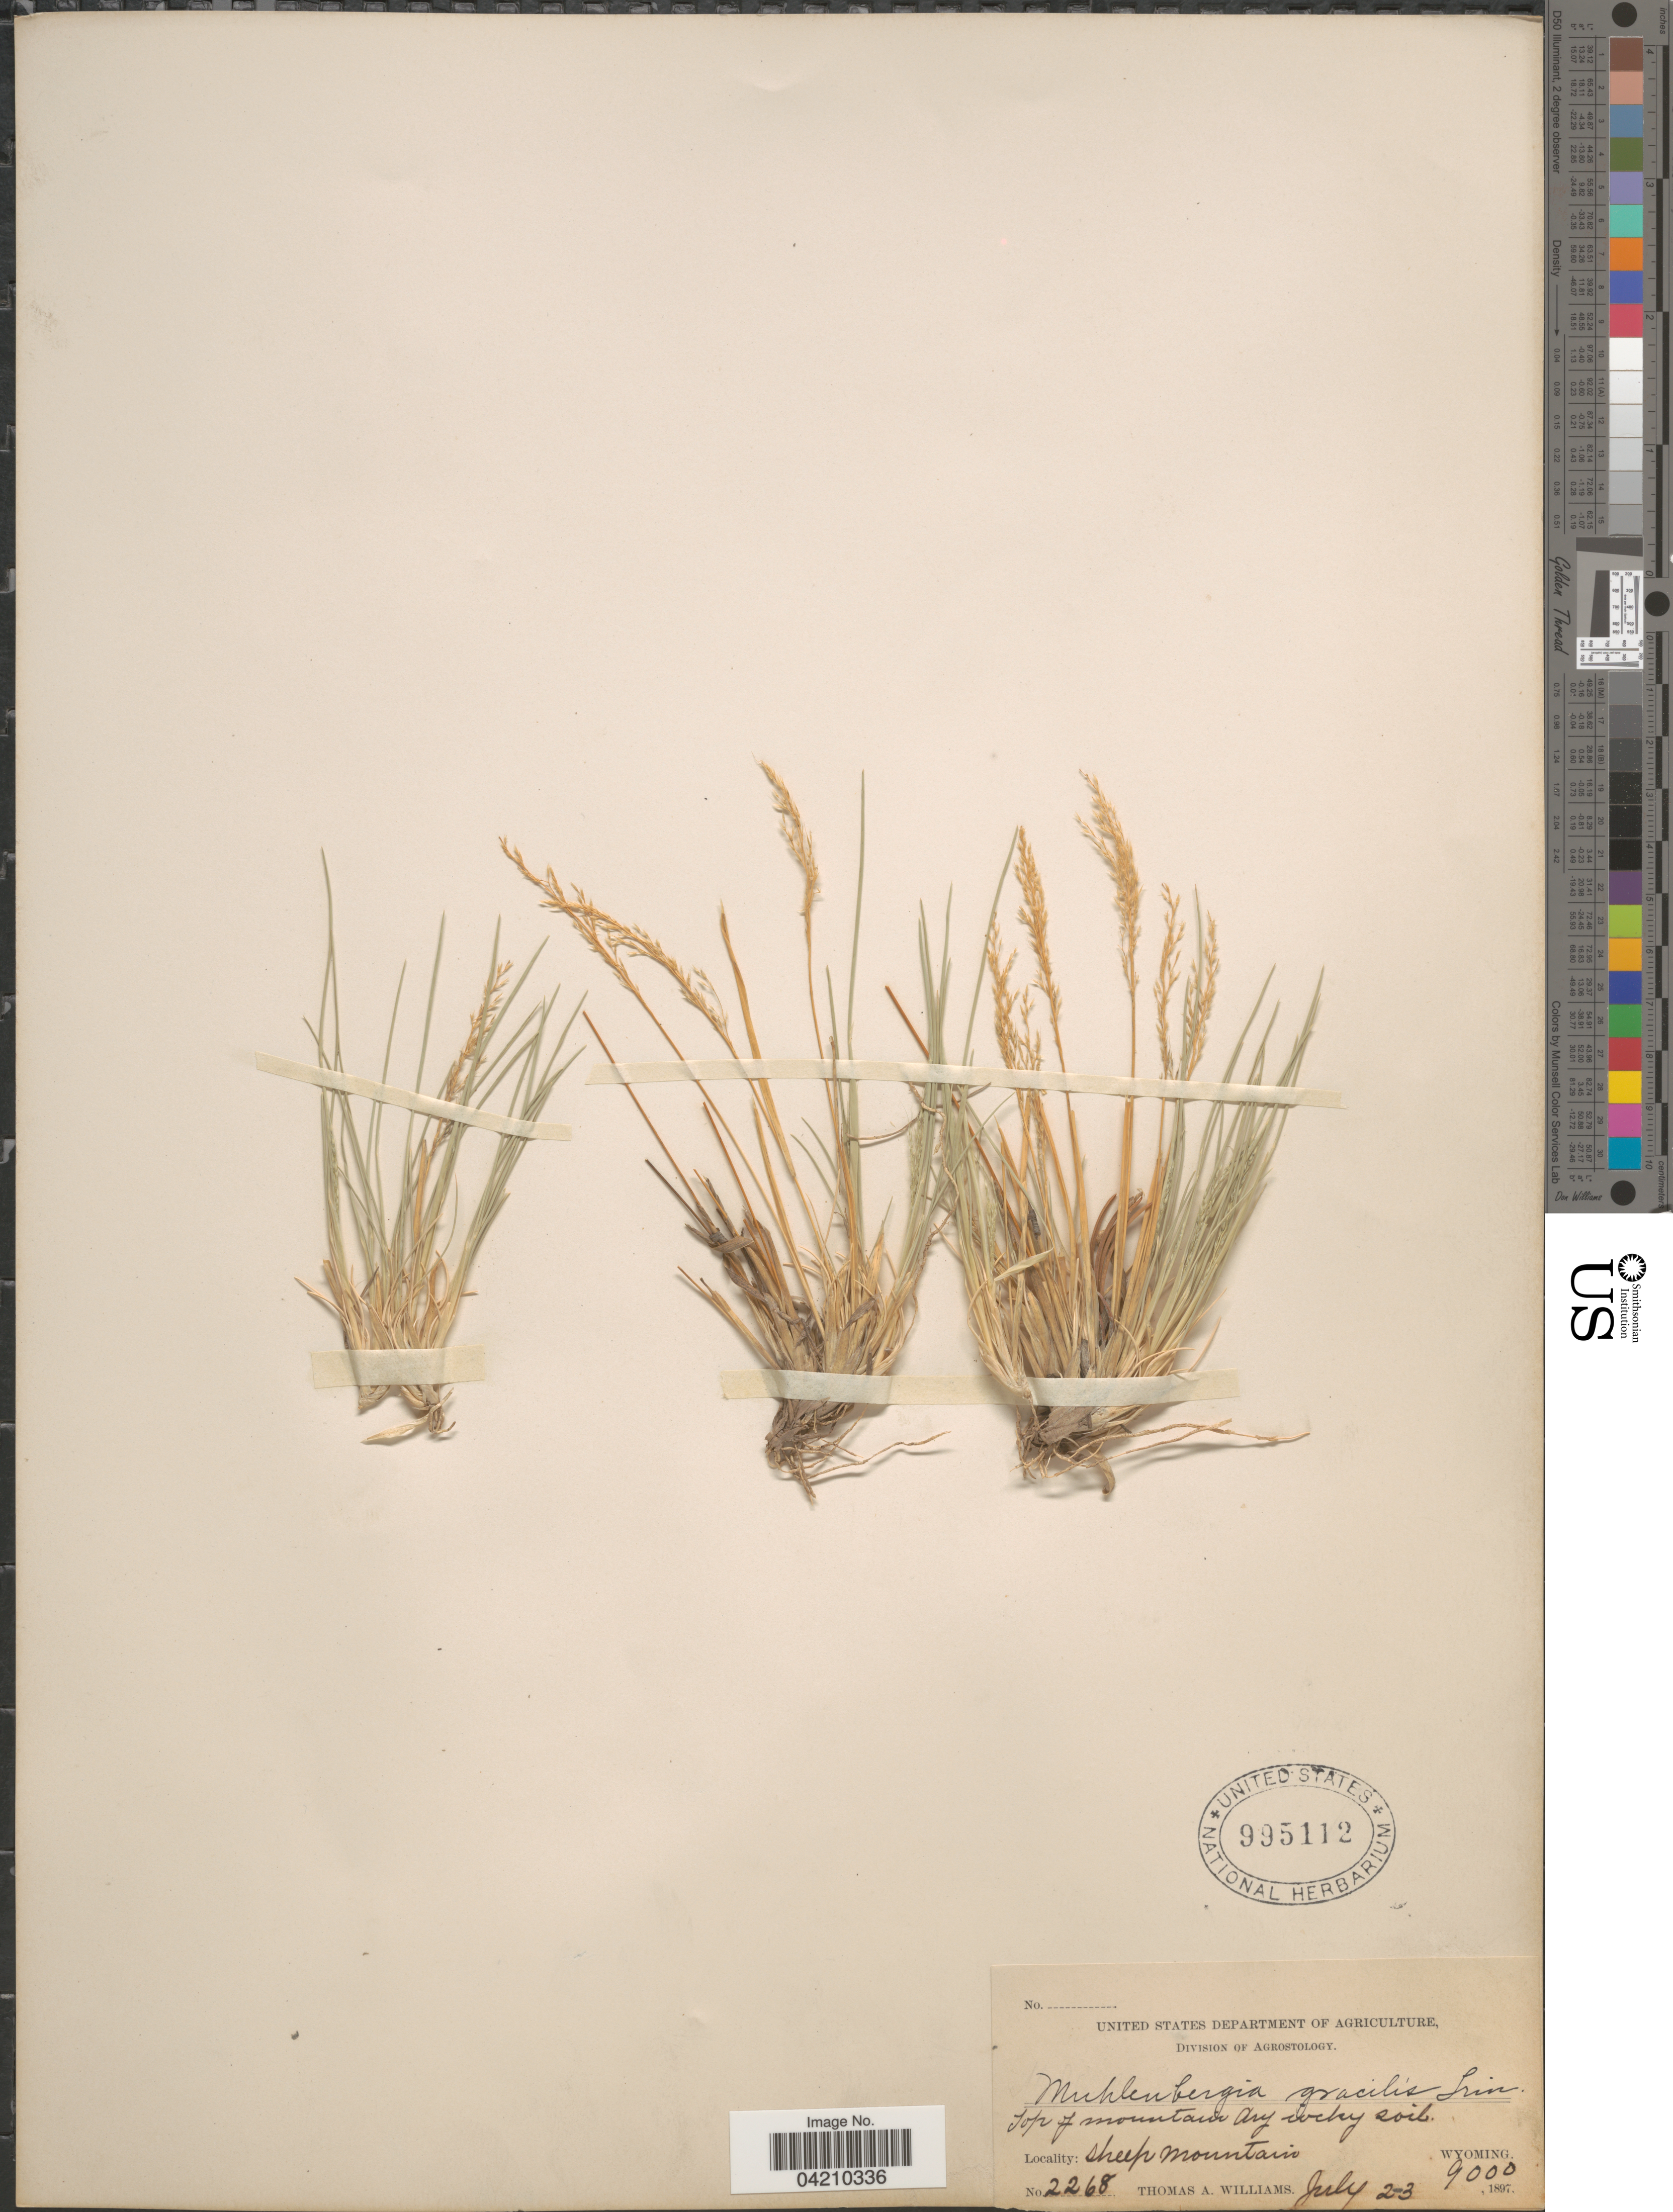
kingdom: Plantae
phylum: Tracheophyta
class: Liliopsida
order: Poales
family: Poaceae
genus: Muhlenbergia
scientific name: Muhlenbergia montana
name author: (Nutt.) Hitchc.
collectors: T. A. Williams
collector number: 2268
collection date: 1897-07-02/1897-07-03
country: United States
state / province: Wyoming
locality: Sheep Mountain.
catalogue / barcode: US 995112